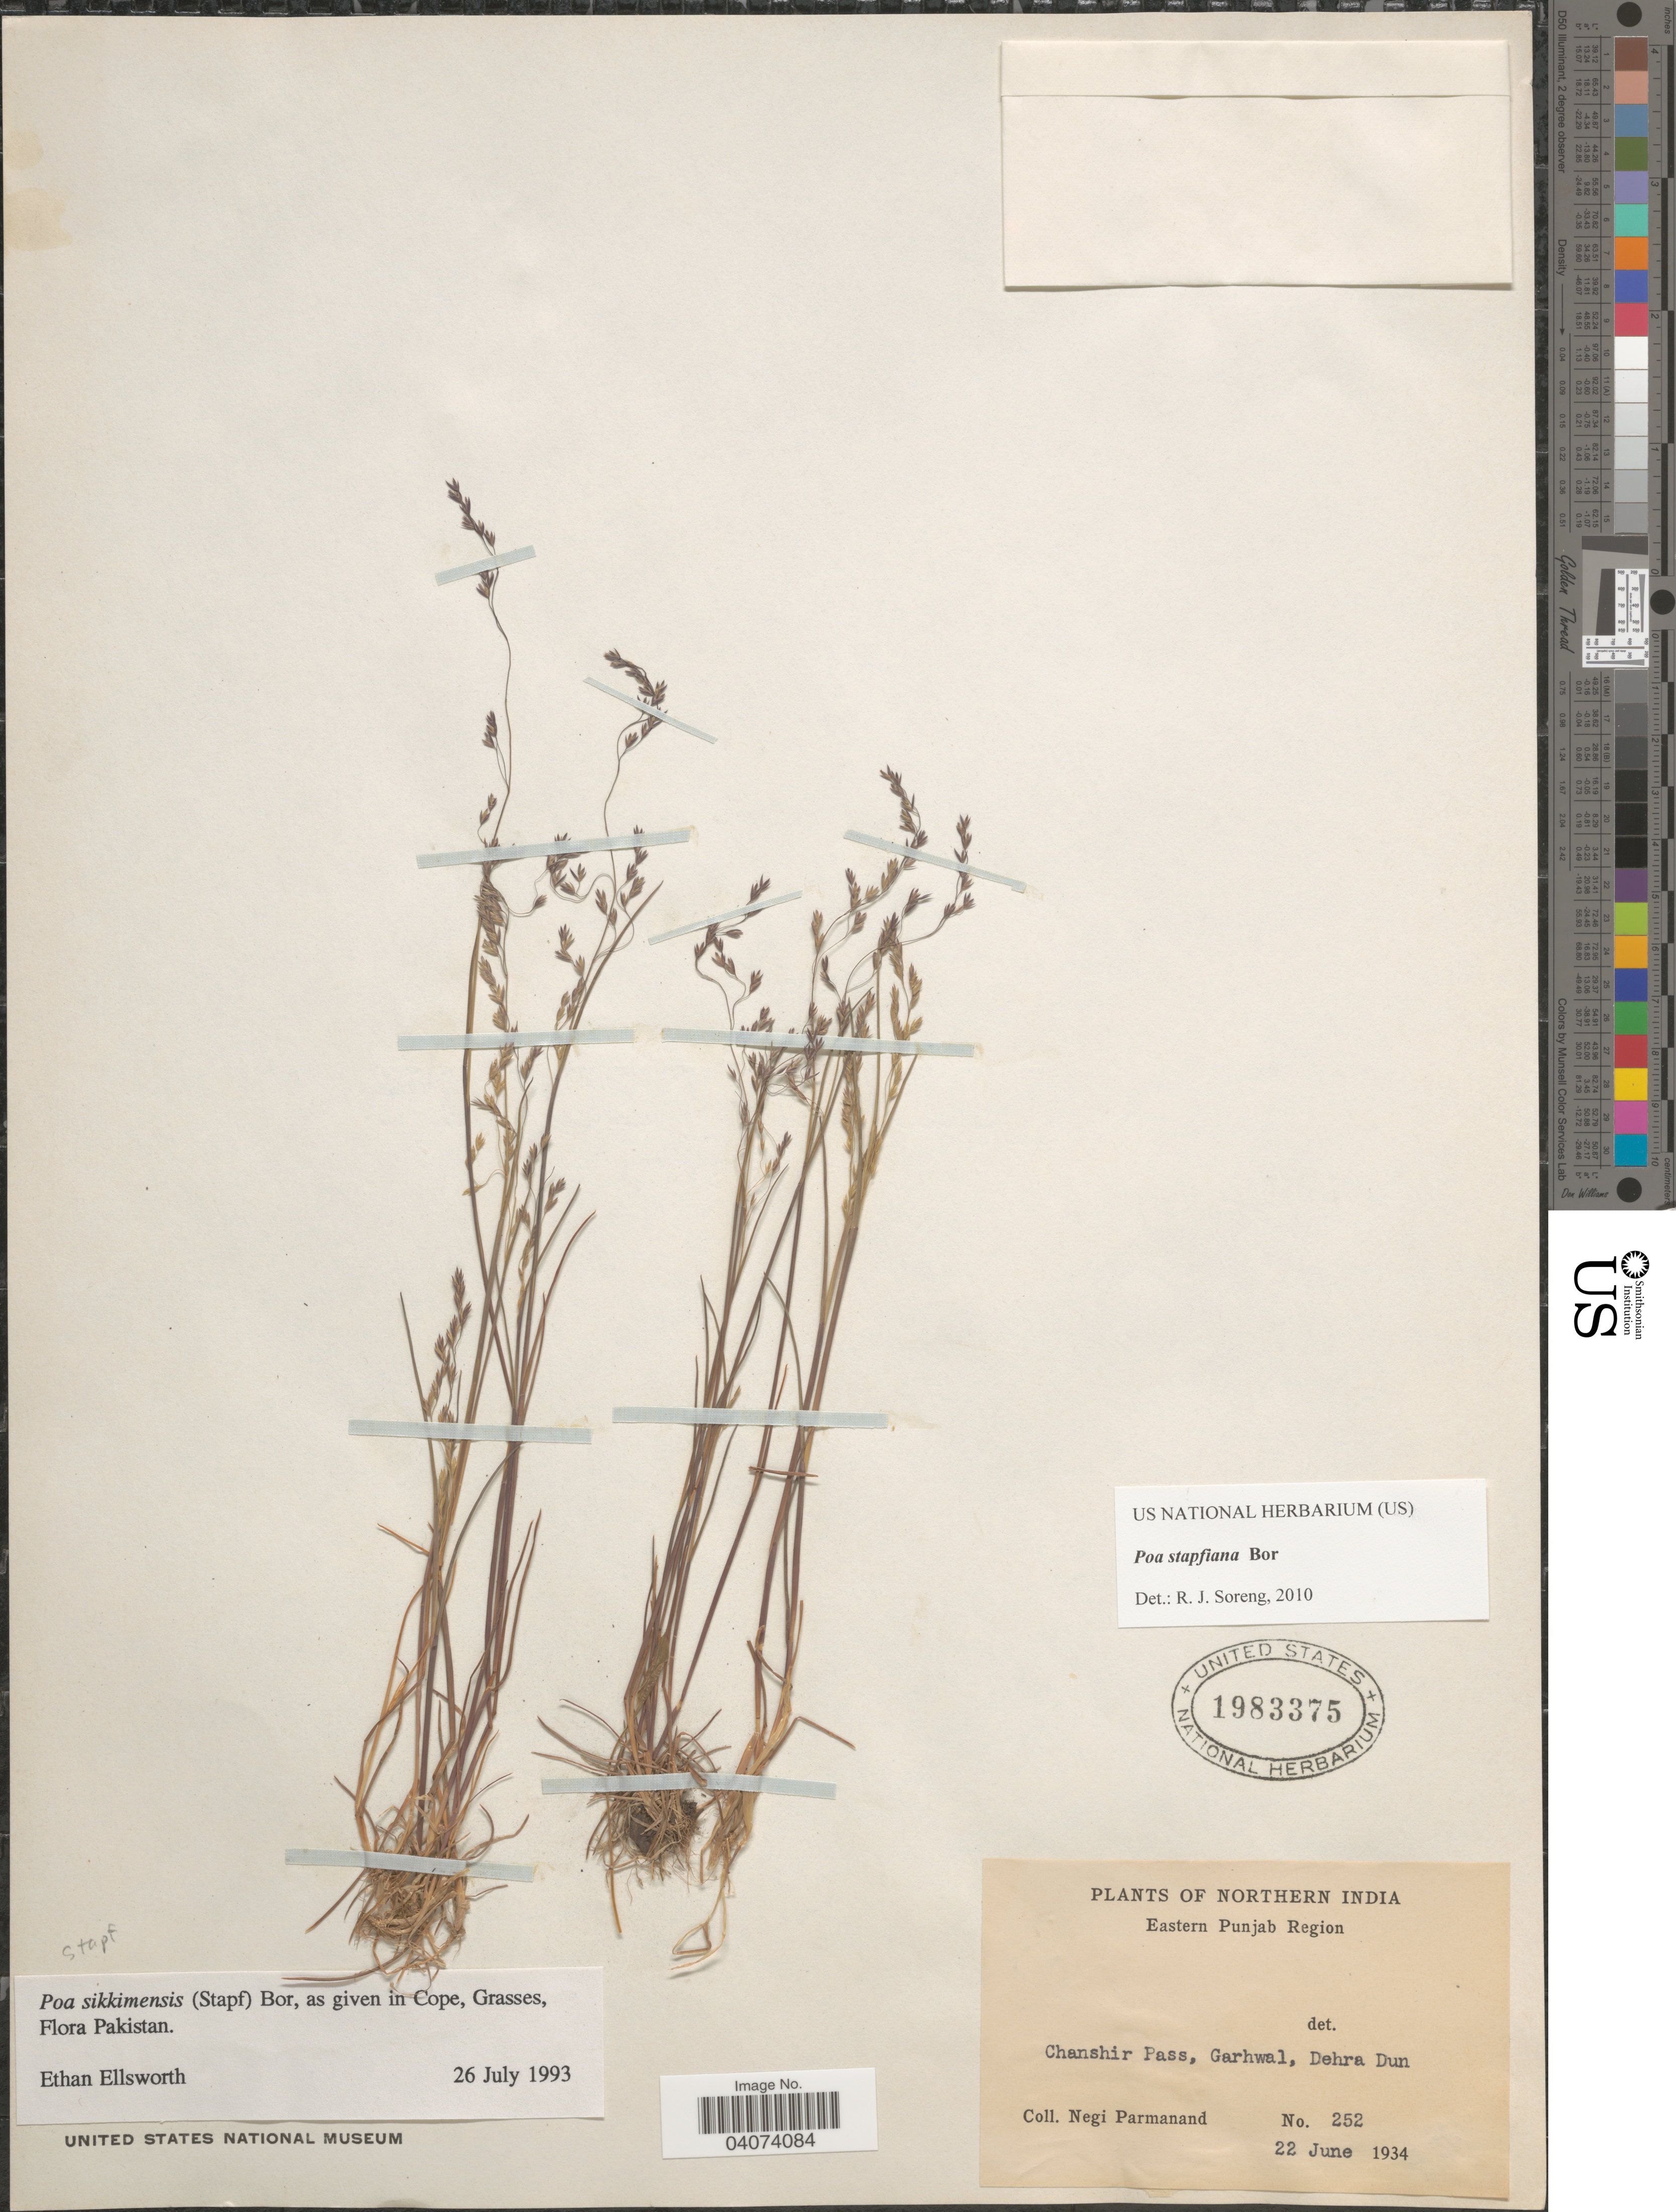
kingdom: Plantae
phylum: Tracheophyta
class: Liliopsida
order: Poales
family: Poaceae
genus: Poa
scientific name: Poa sterilis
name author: M. Bieb.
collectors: N. Parmanand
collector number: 252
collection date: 1934-06-22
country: India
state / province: Punjab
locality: Northern India. Eastern Punjab Region. Chanshir Pass, Garhwal, Dehra Dun.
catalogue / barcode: US 1983375